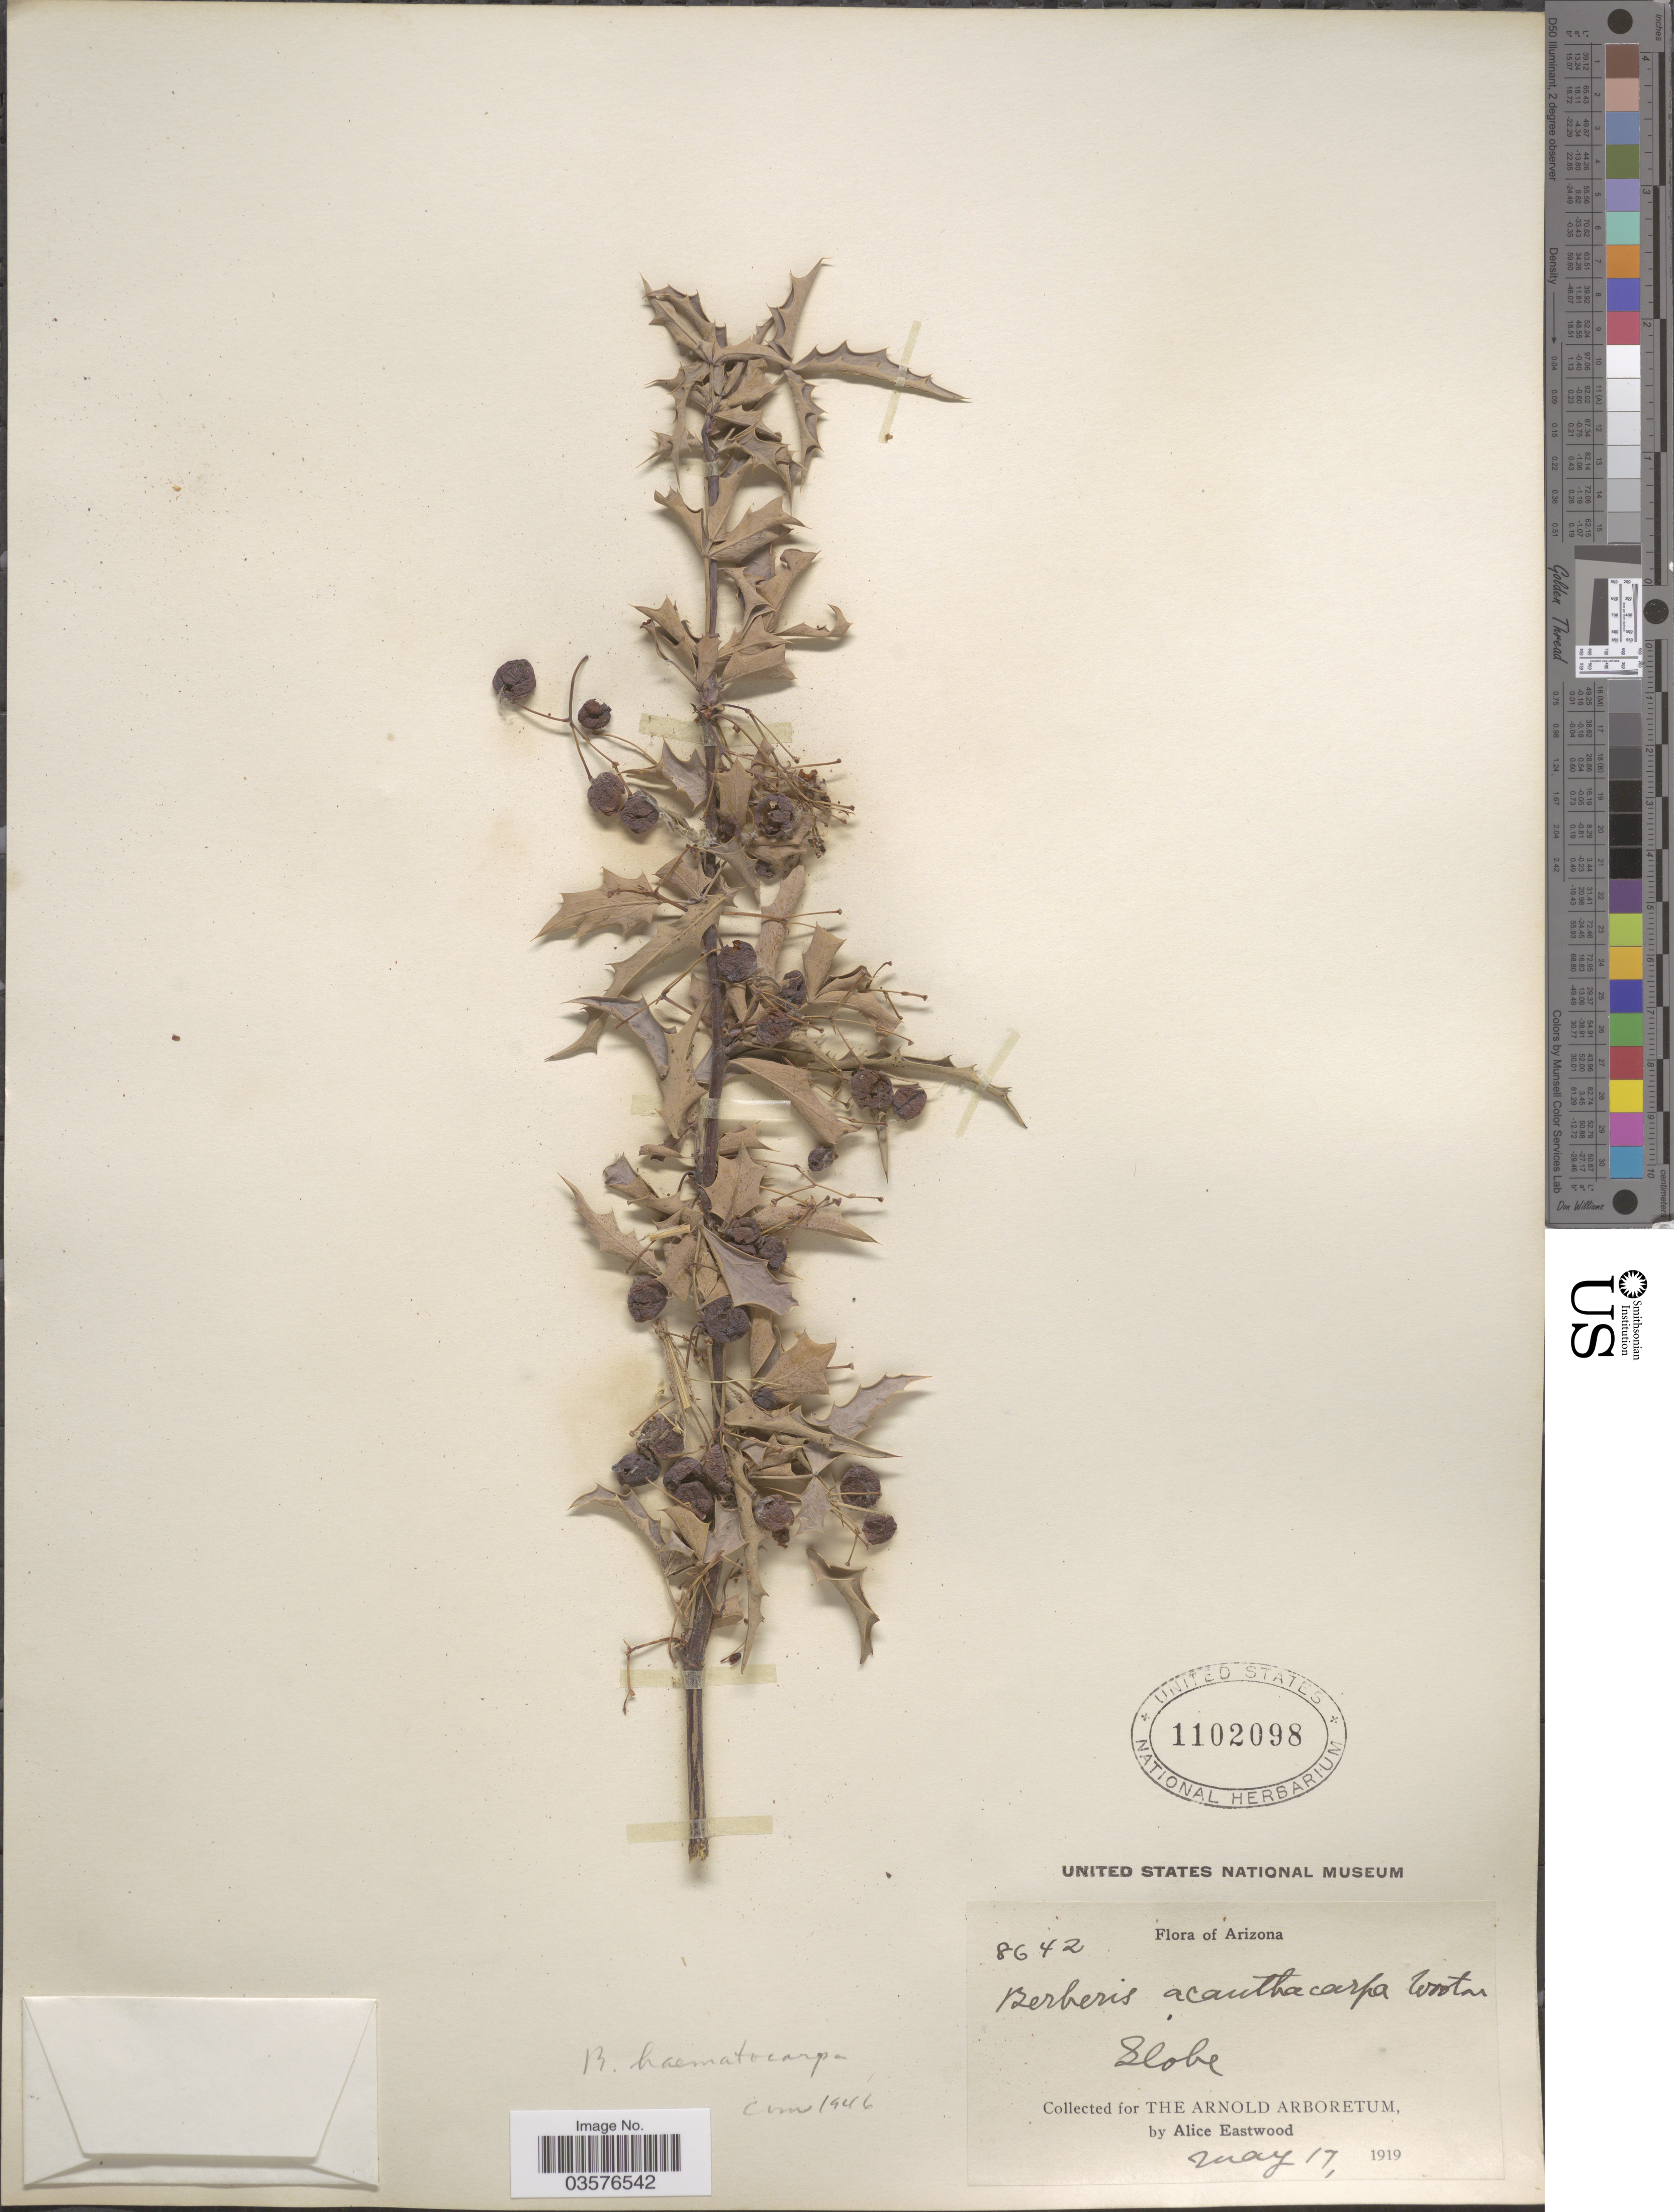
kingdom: Plantae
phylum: Tracheophyta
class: Magnoliopsida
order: Ranunculales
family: Berberidaceae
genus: Mahonia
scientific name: Mahonia haematocarpa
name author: (Wooton) Fedde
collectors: A. Eastwood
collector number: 8642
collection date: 1919-05-17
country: United States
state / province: Arizona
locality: Globe.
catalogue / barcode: US 1102098